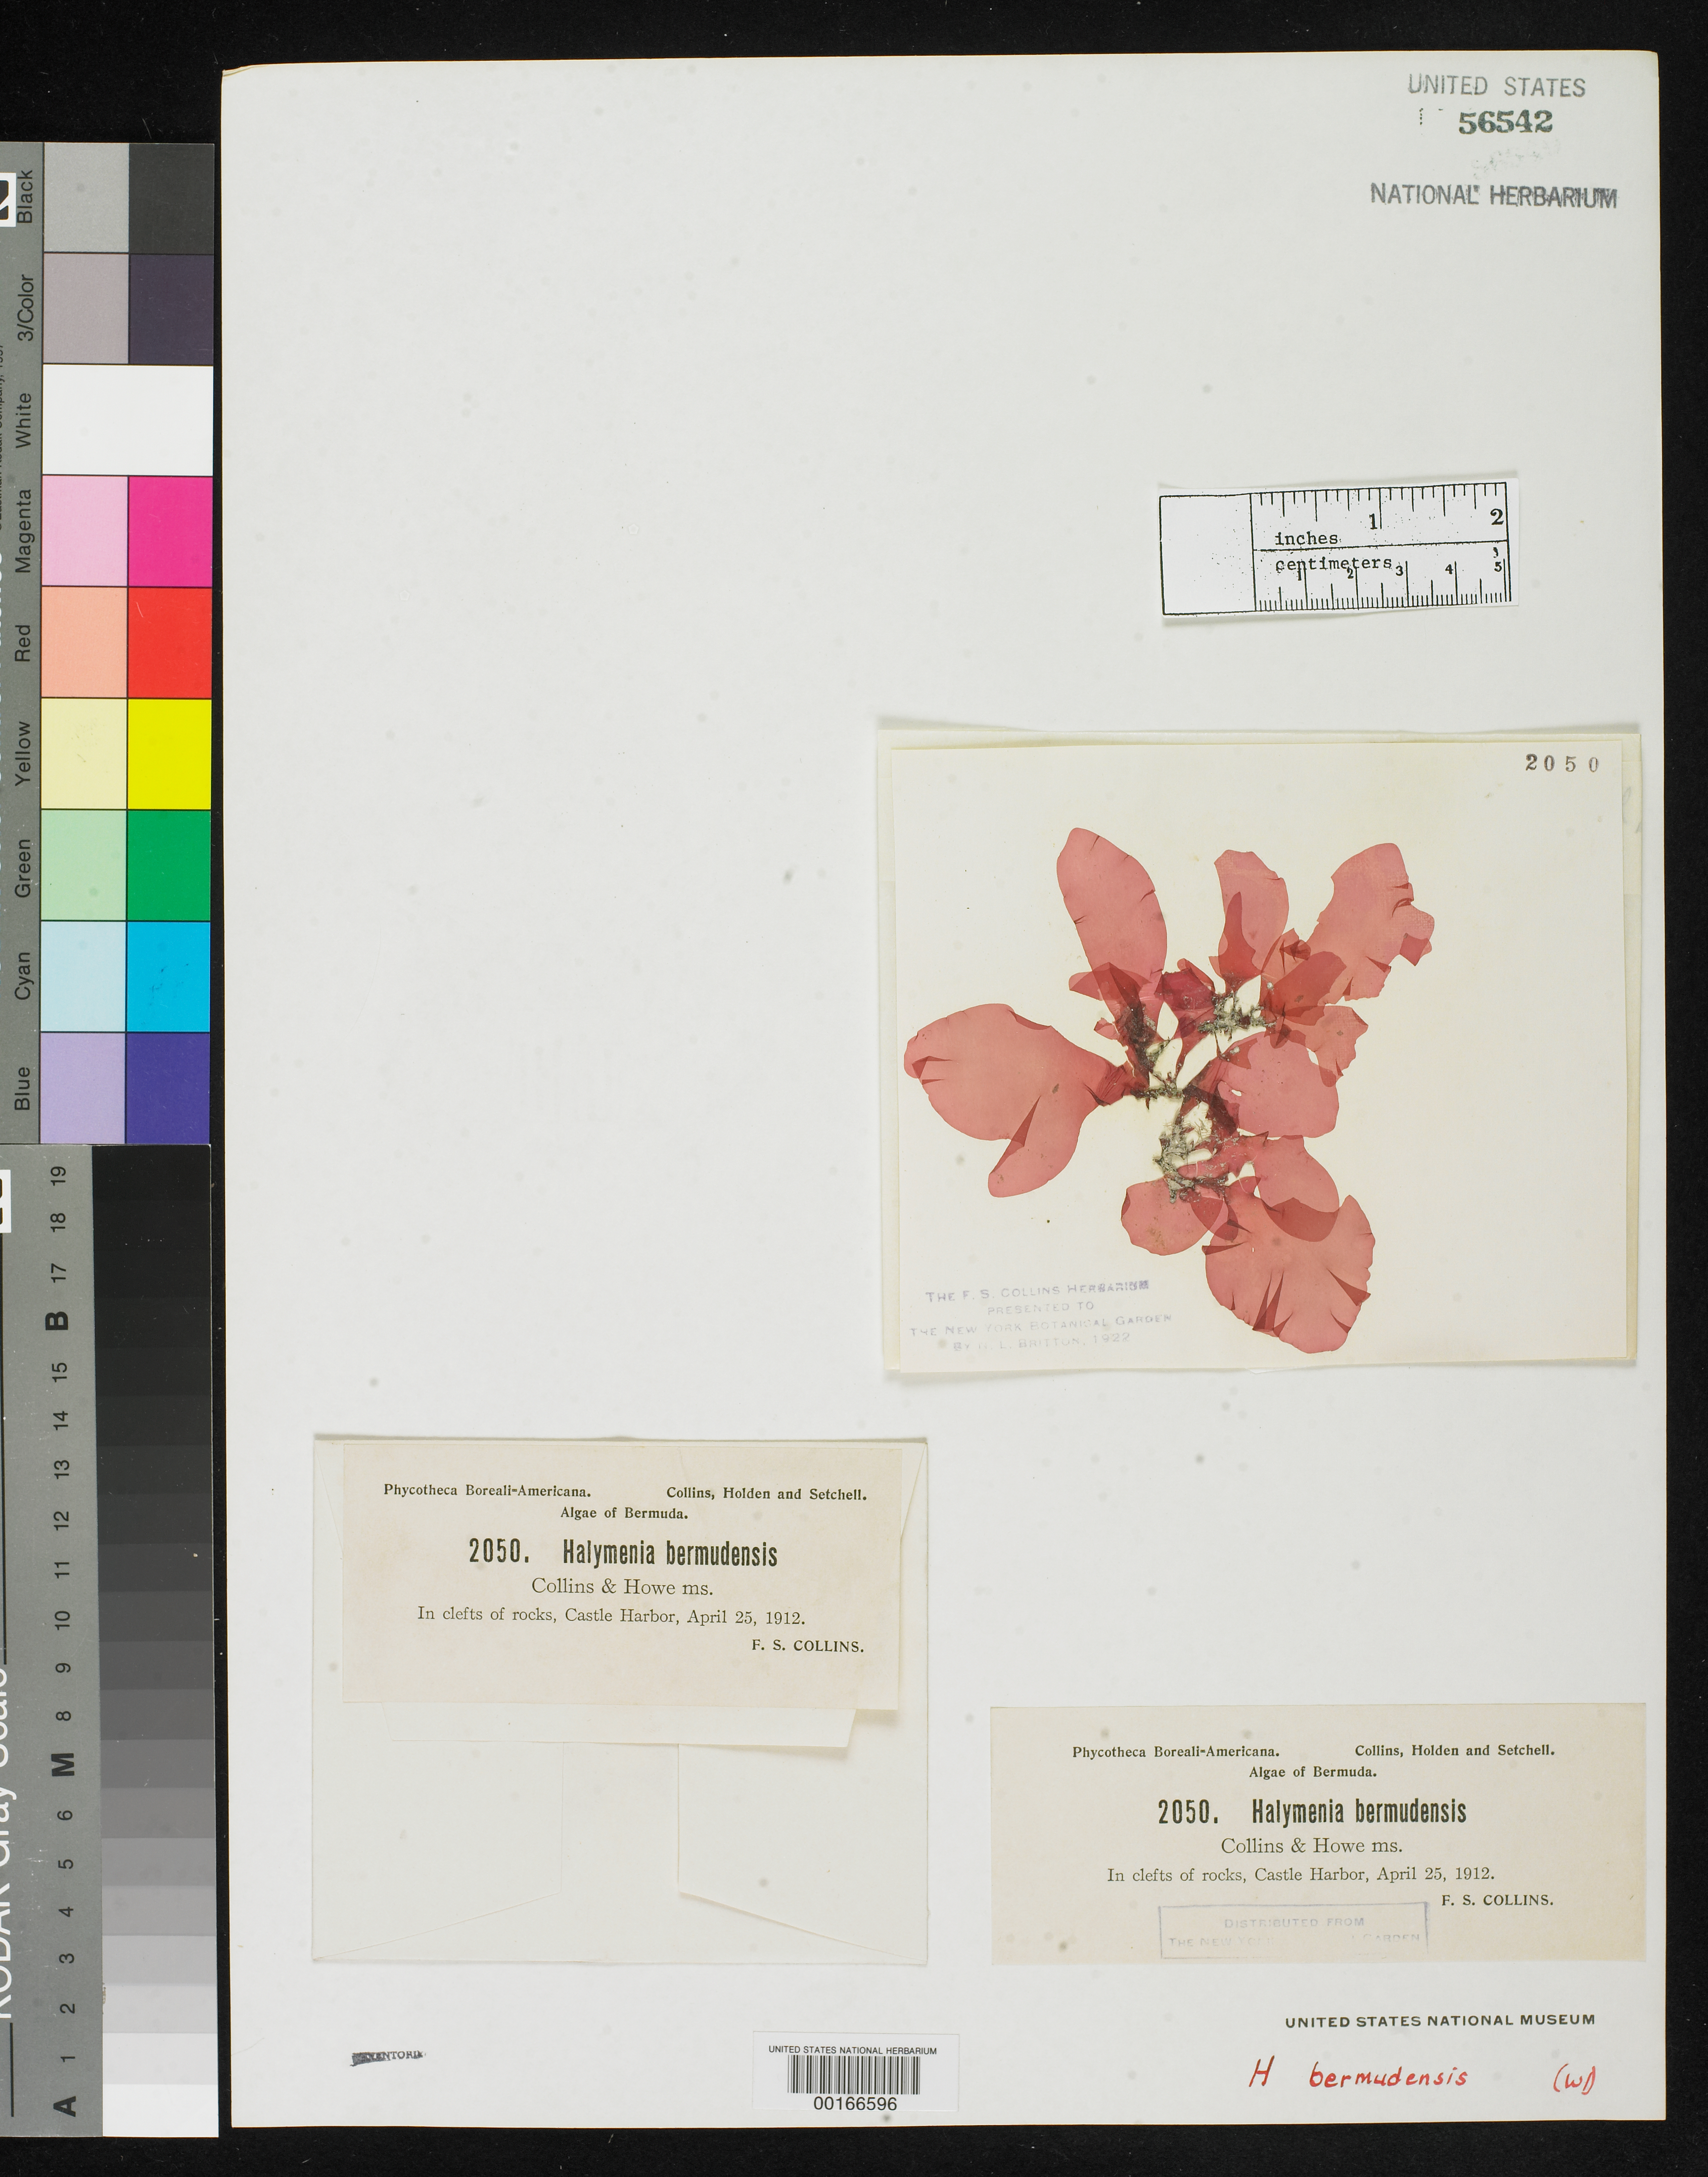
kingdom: Plantae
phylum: Rhodophyta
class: Florideophyceae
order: Halymeniales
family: Halymeniaceae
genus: Halymenia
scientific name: Halymenia bermudensis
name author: Collins & M. Howe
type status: Isotype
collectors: F. Collins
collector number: PB-A 2050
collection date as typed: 25 Apr 1912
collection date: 1912-04-25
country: Bermuda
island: Bermuda Island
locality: Castle Harbor.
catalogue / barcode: US 56542